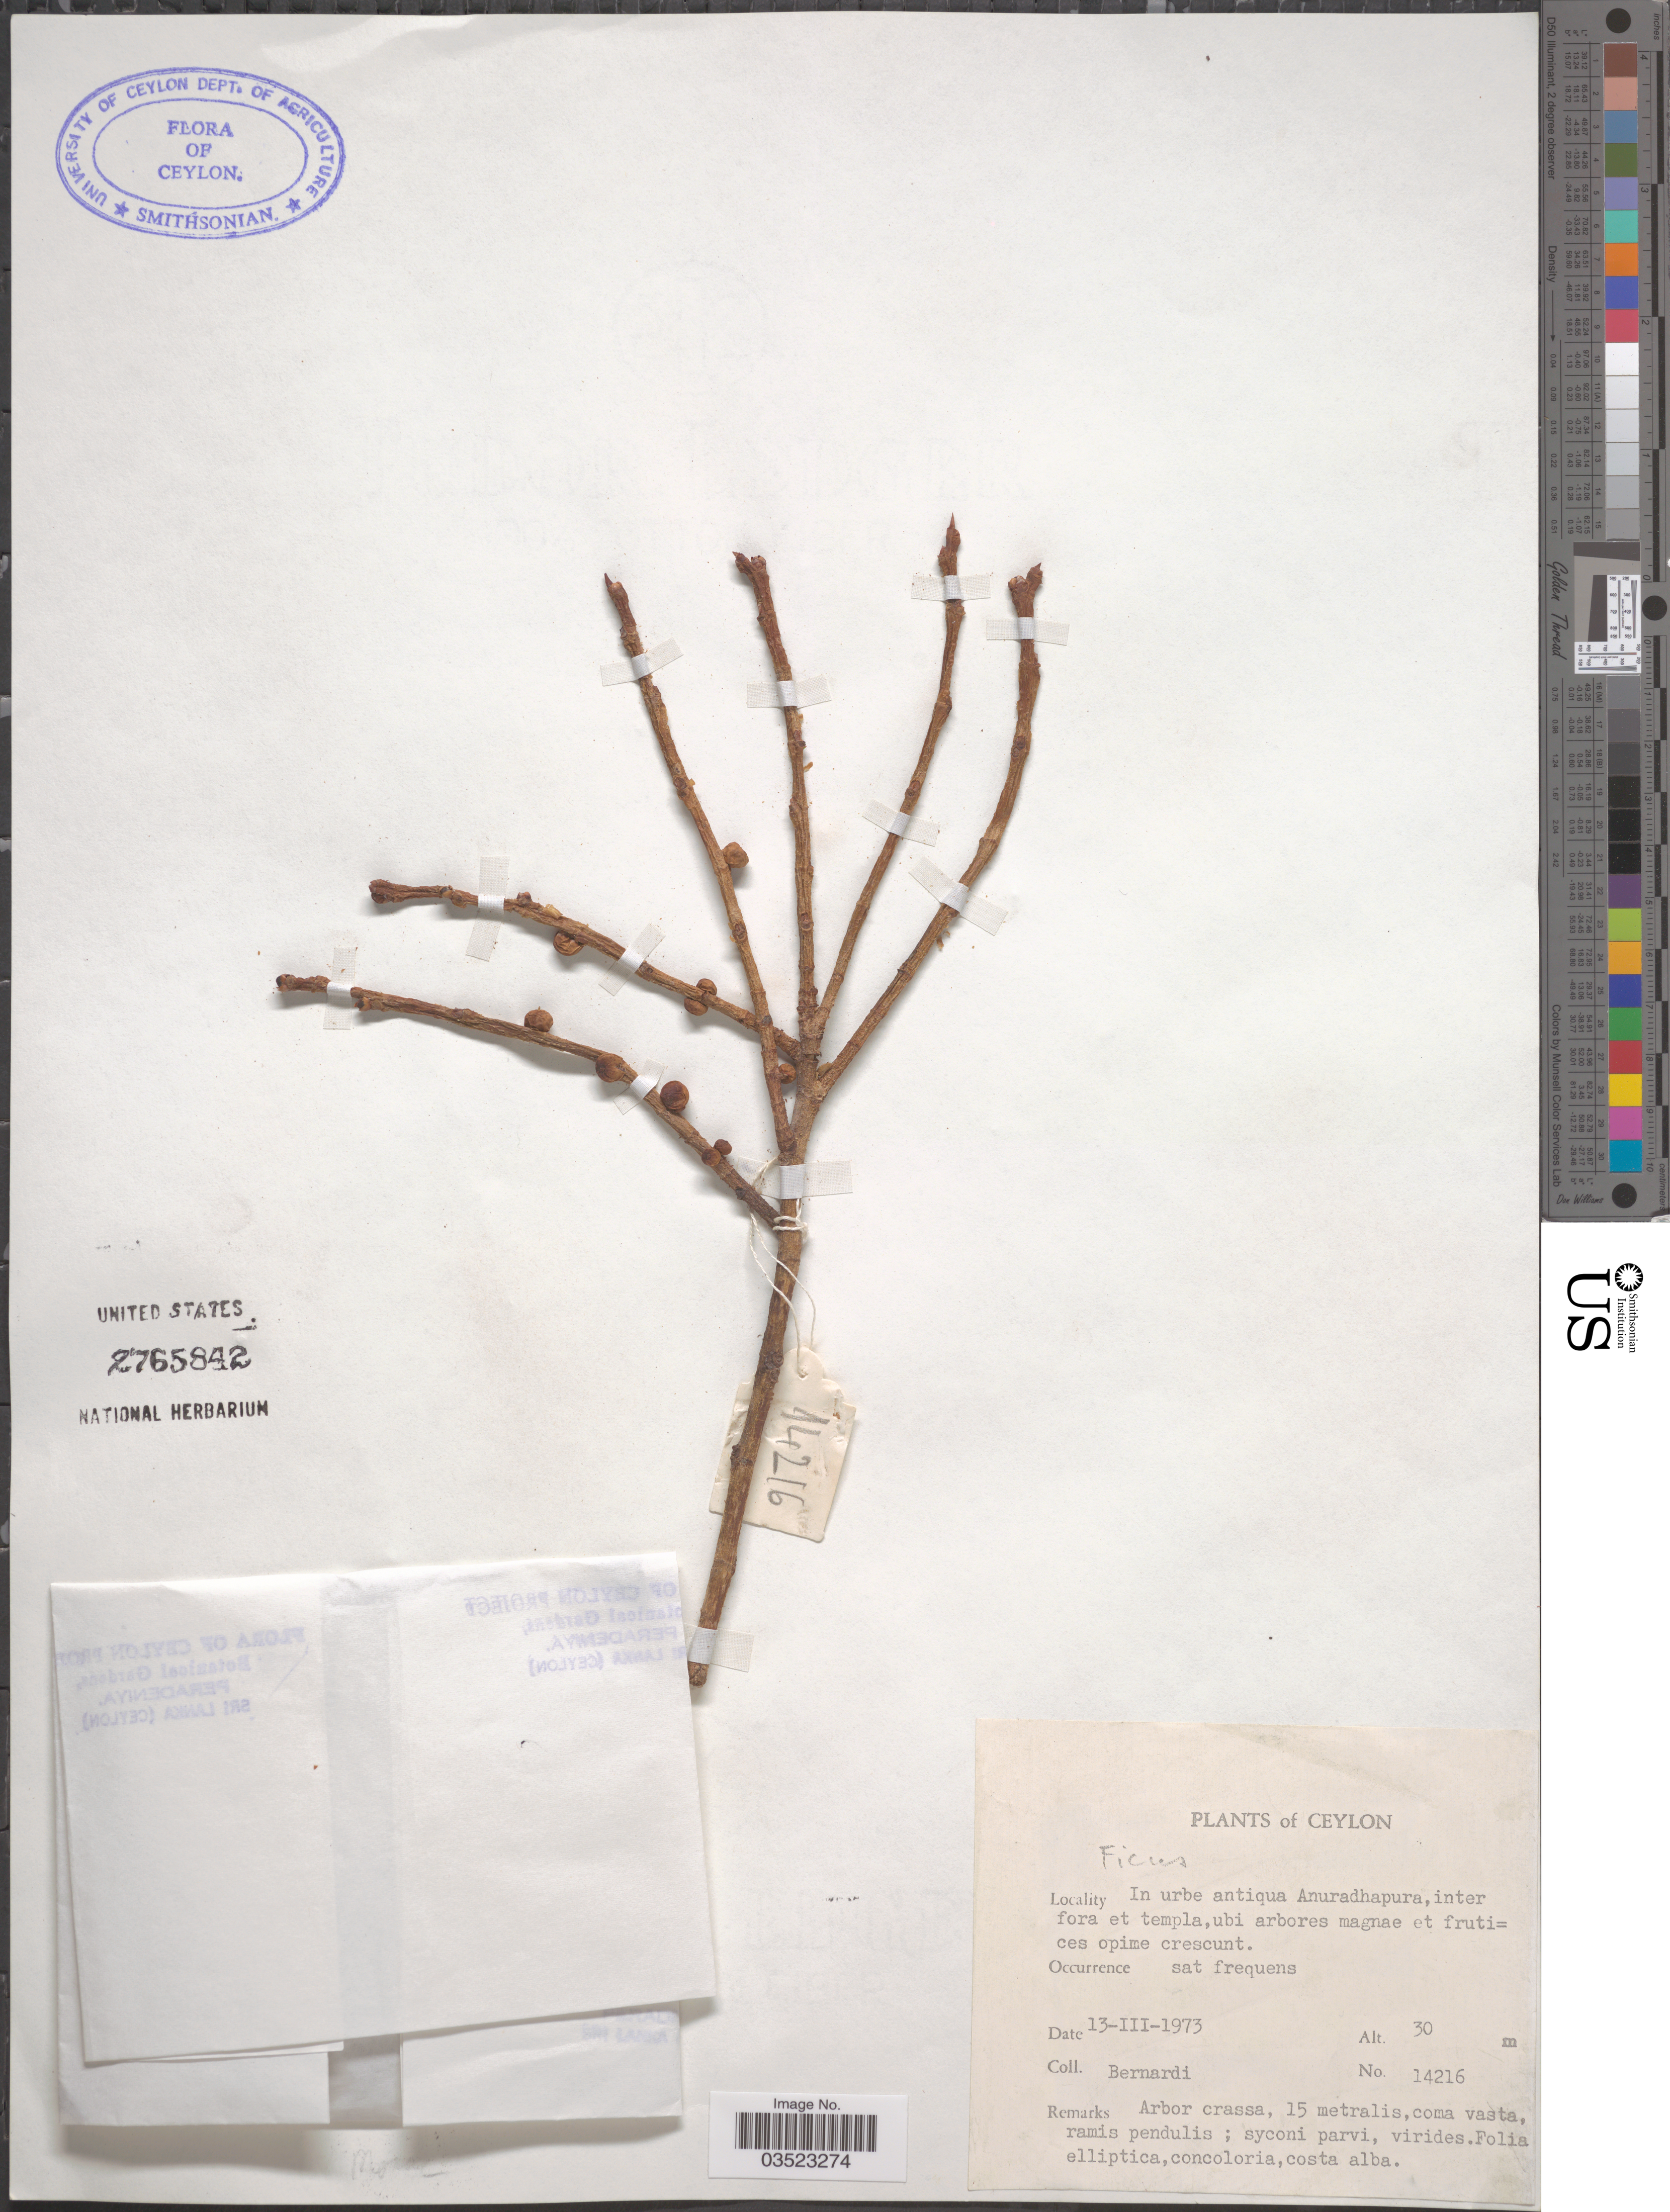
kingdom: Plantae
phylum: Tracheophyta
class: Magnoliopsida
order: Rosales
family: Moraceae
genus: Ficus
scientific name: Ficus sp.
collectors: Bernardi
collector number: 14216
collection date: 1973-03-13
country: Sri Lanka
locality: Ceylon. In urbe antiqua Anuradhapura.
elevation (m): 30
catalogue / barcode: US 2765842